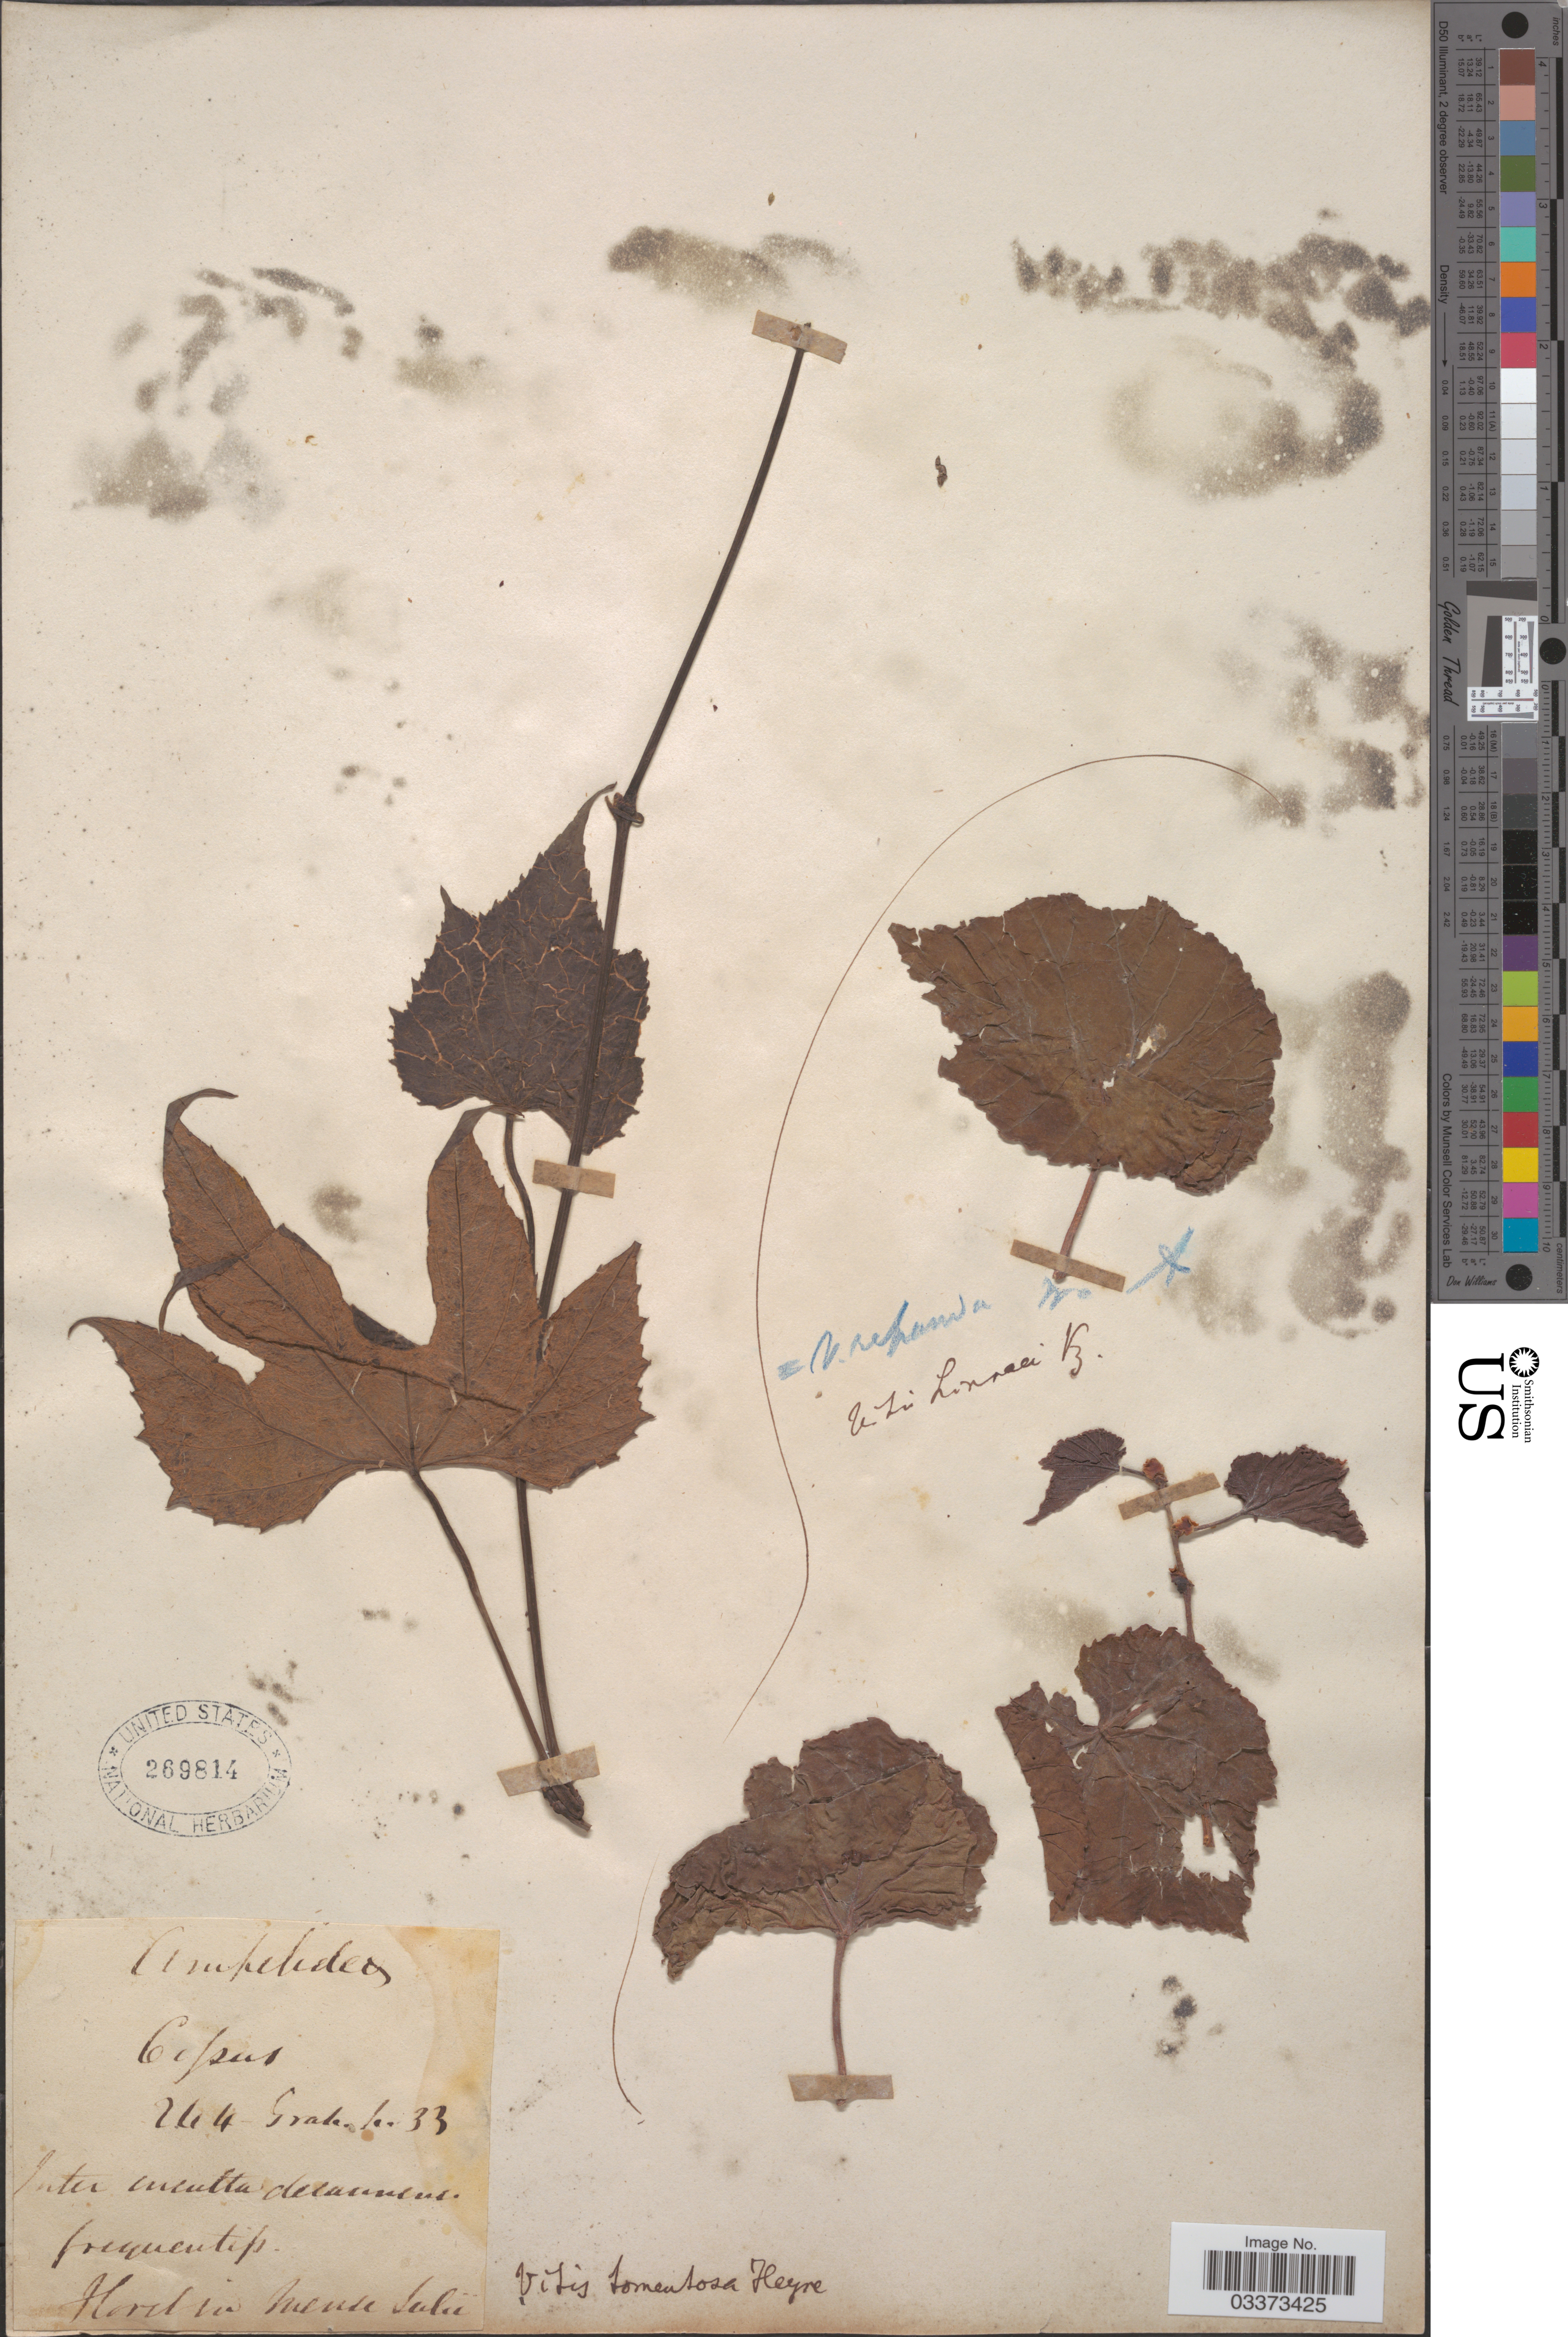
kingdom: Plantae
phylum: Tracheophyta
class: Magnoliopsida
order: Vitales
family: Vitaceae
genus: Ampelocissus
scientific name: Ampelocissus tomentosa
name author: (Roth in Schult.) Planch.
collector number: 33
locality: Cipus [unsure placement]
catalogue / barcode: US 269814